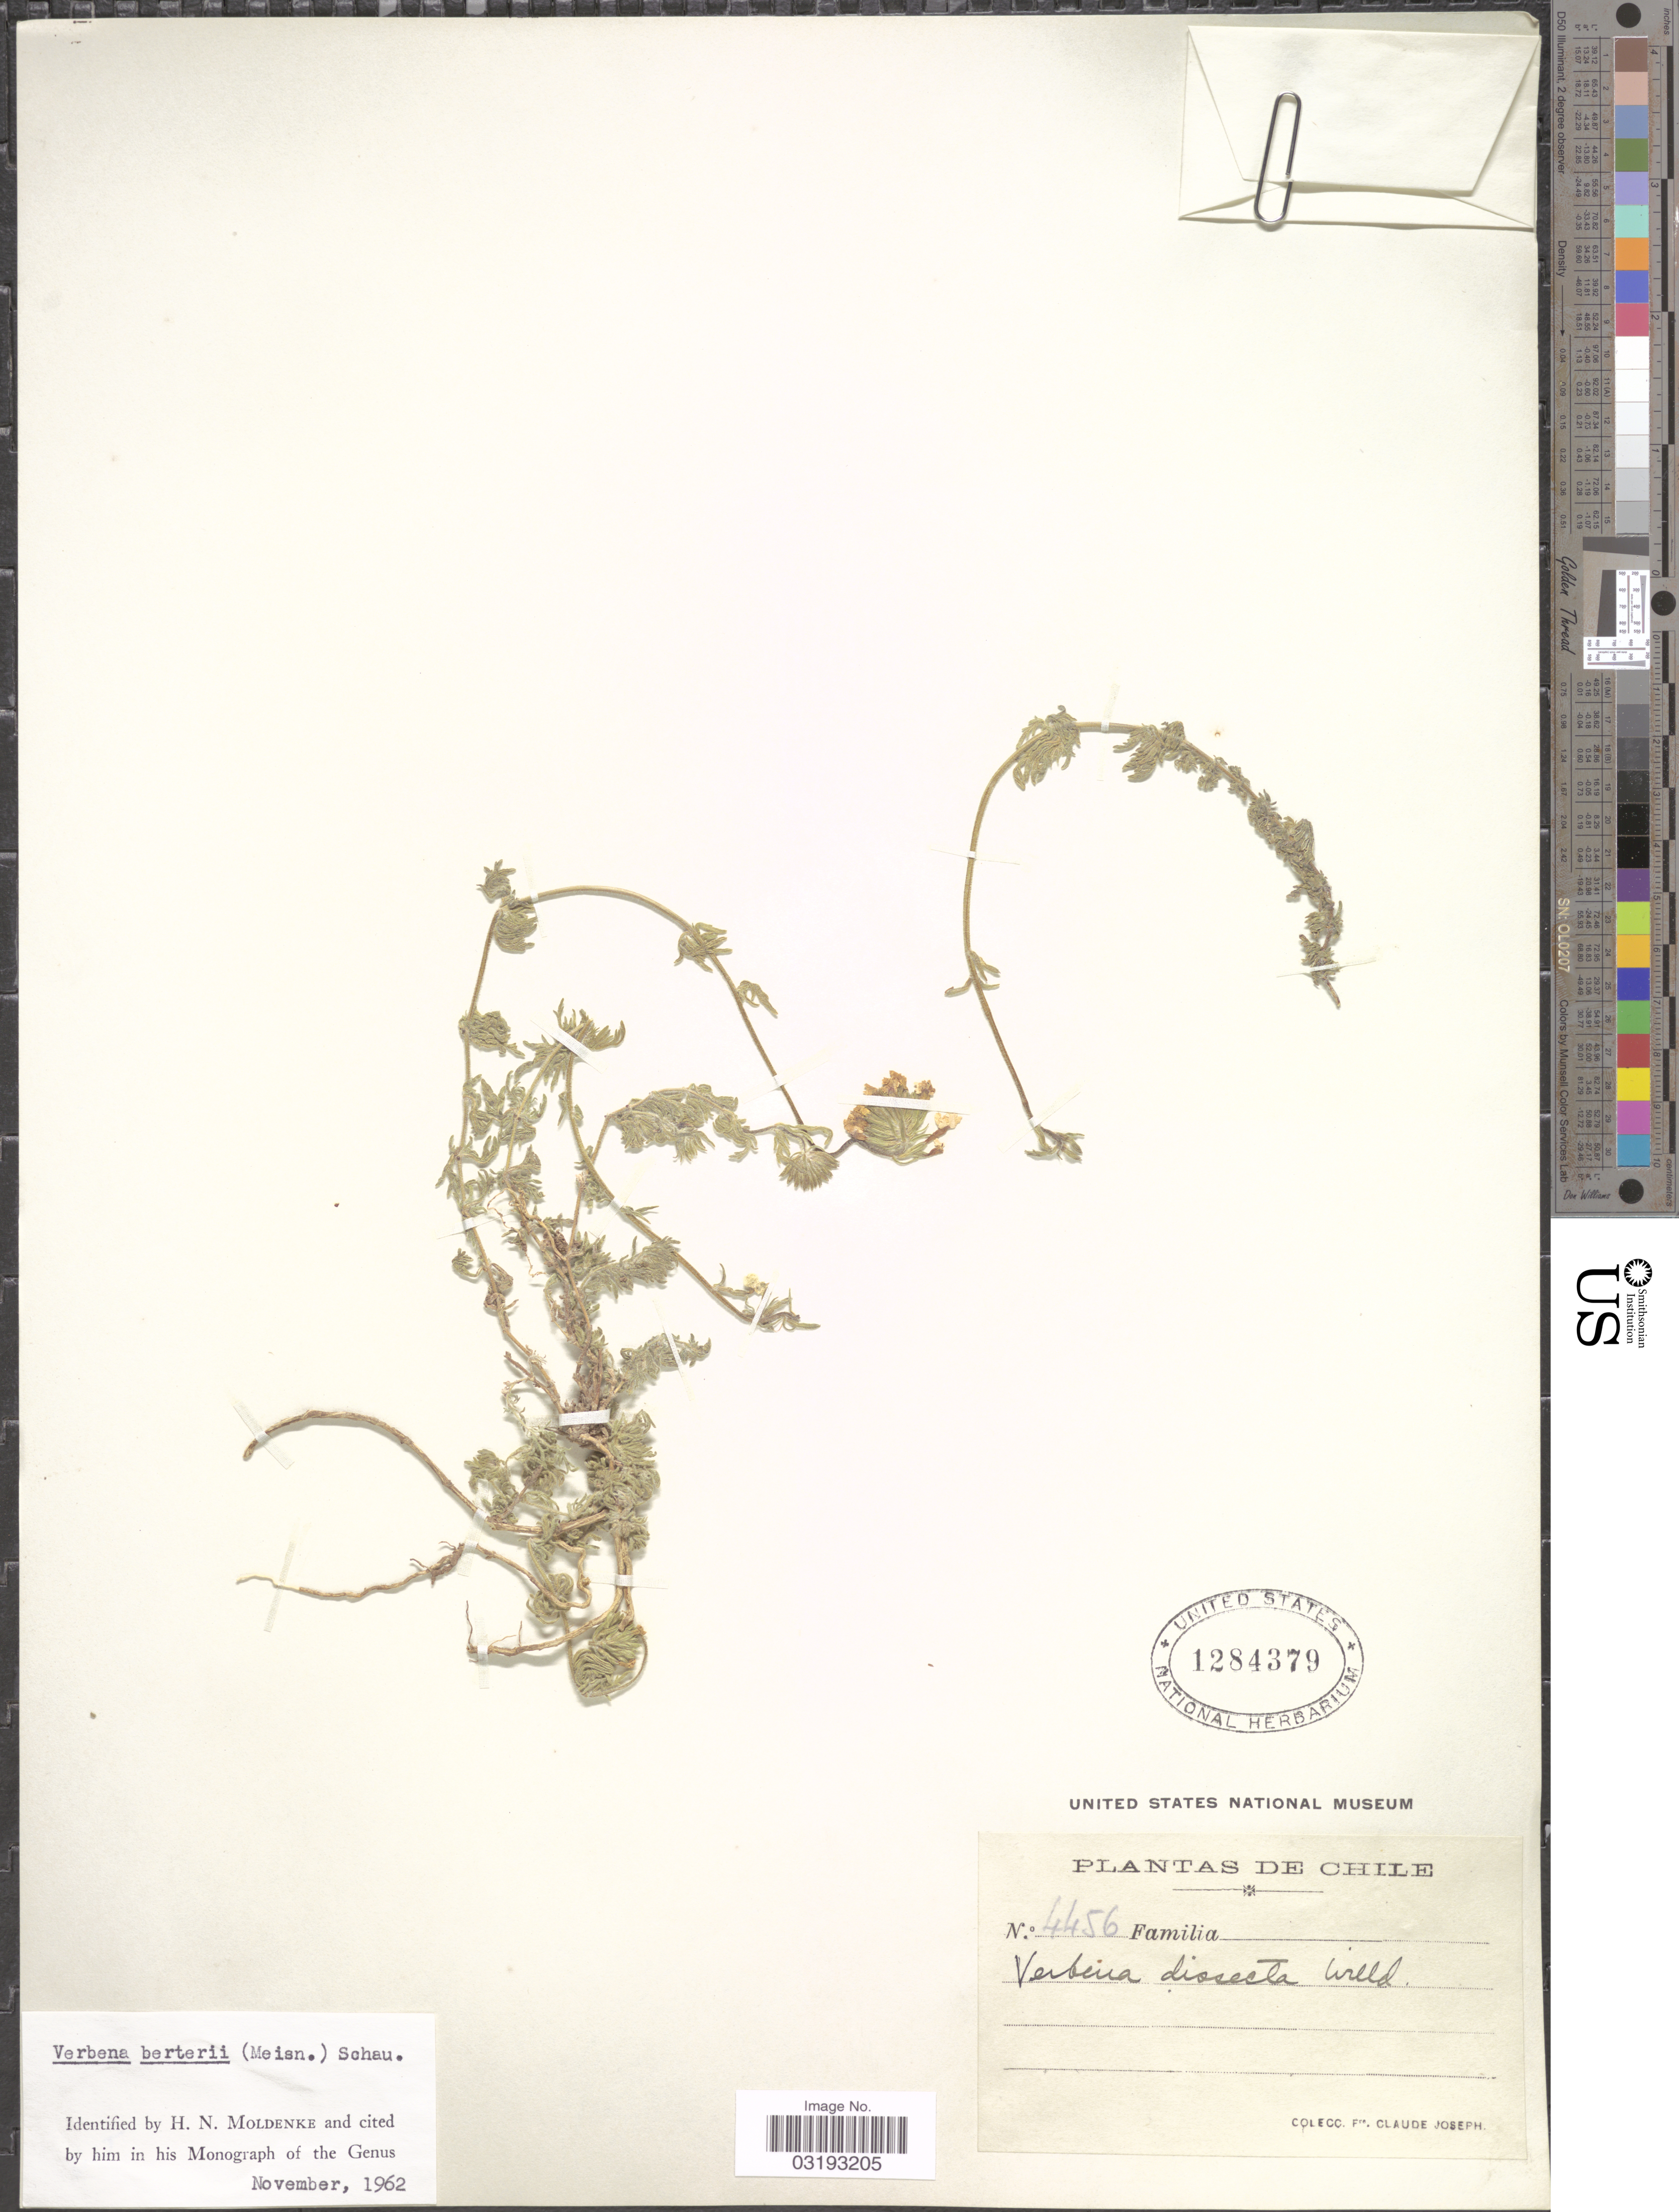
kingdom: Plantae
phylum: Tracheophyta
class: Magnoliopsida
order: Lamiales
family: Verbenaceae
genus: Verbena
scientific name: Verbena berteroi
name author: (Meisn.) Schauer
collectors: Bro. Claude-Joseph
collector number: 4456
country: Chile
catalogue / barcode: US 1284379